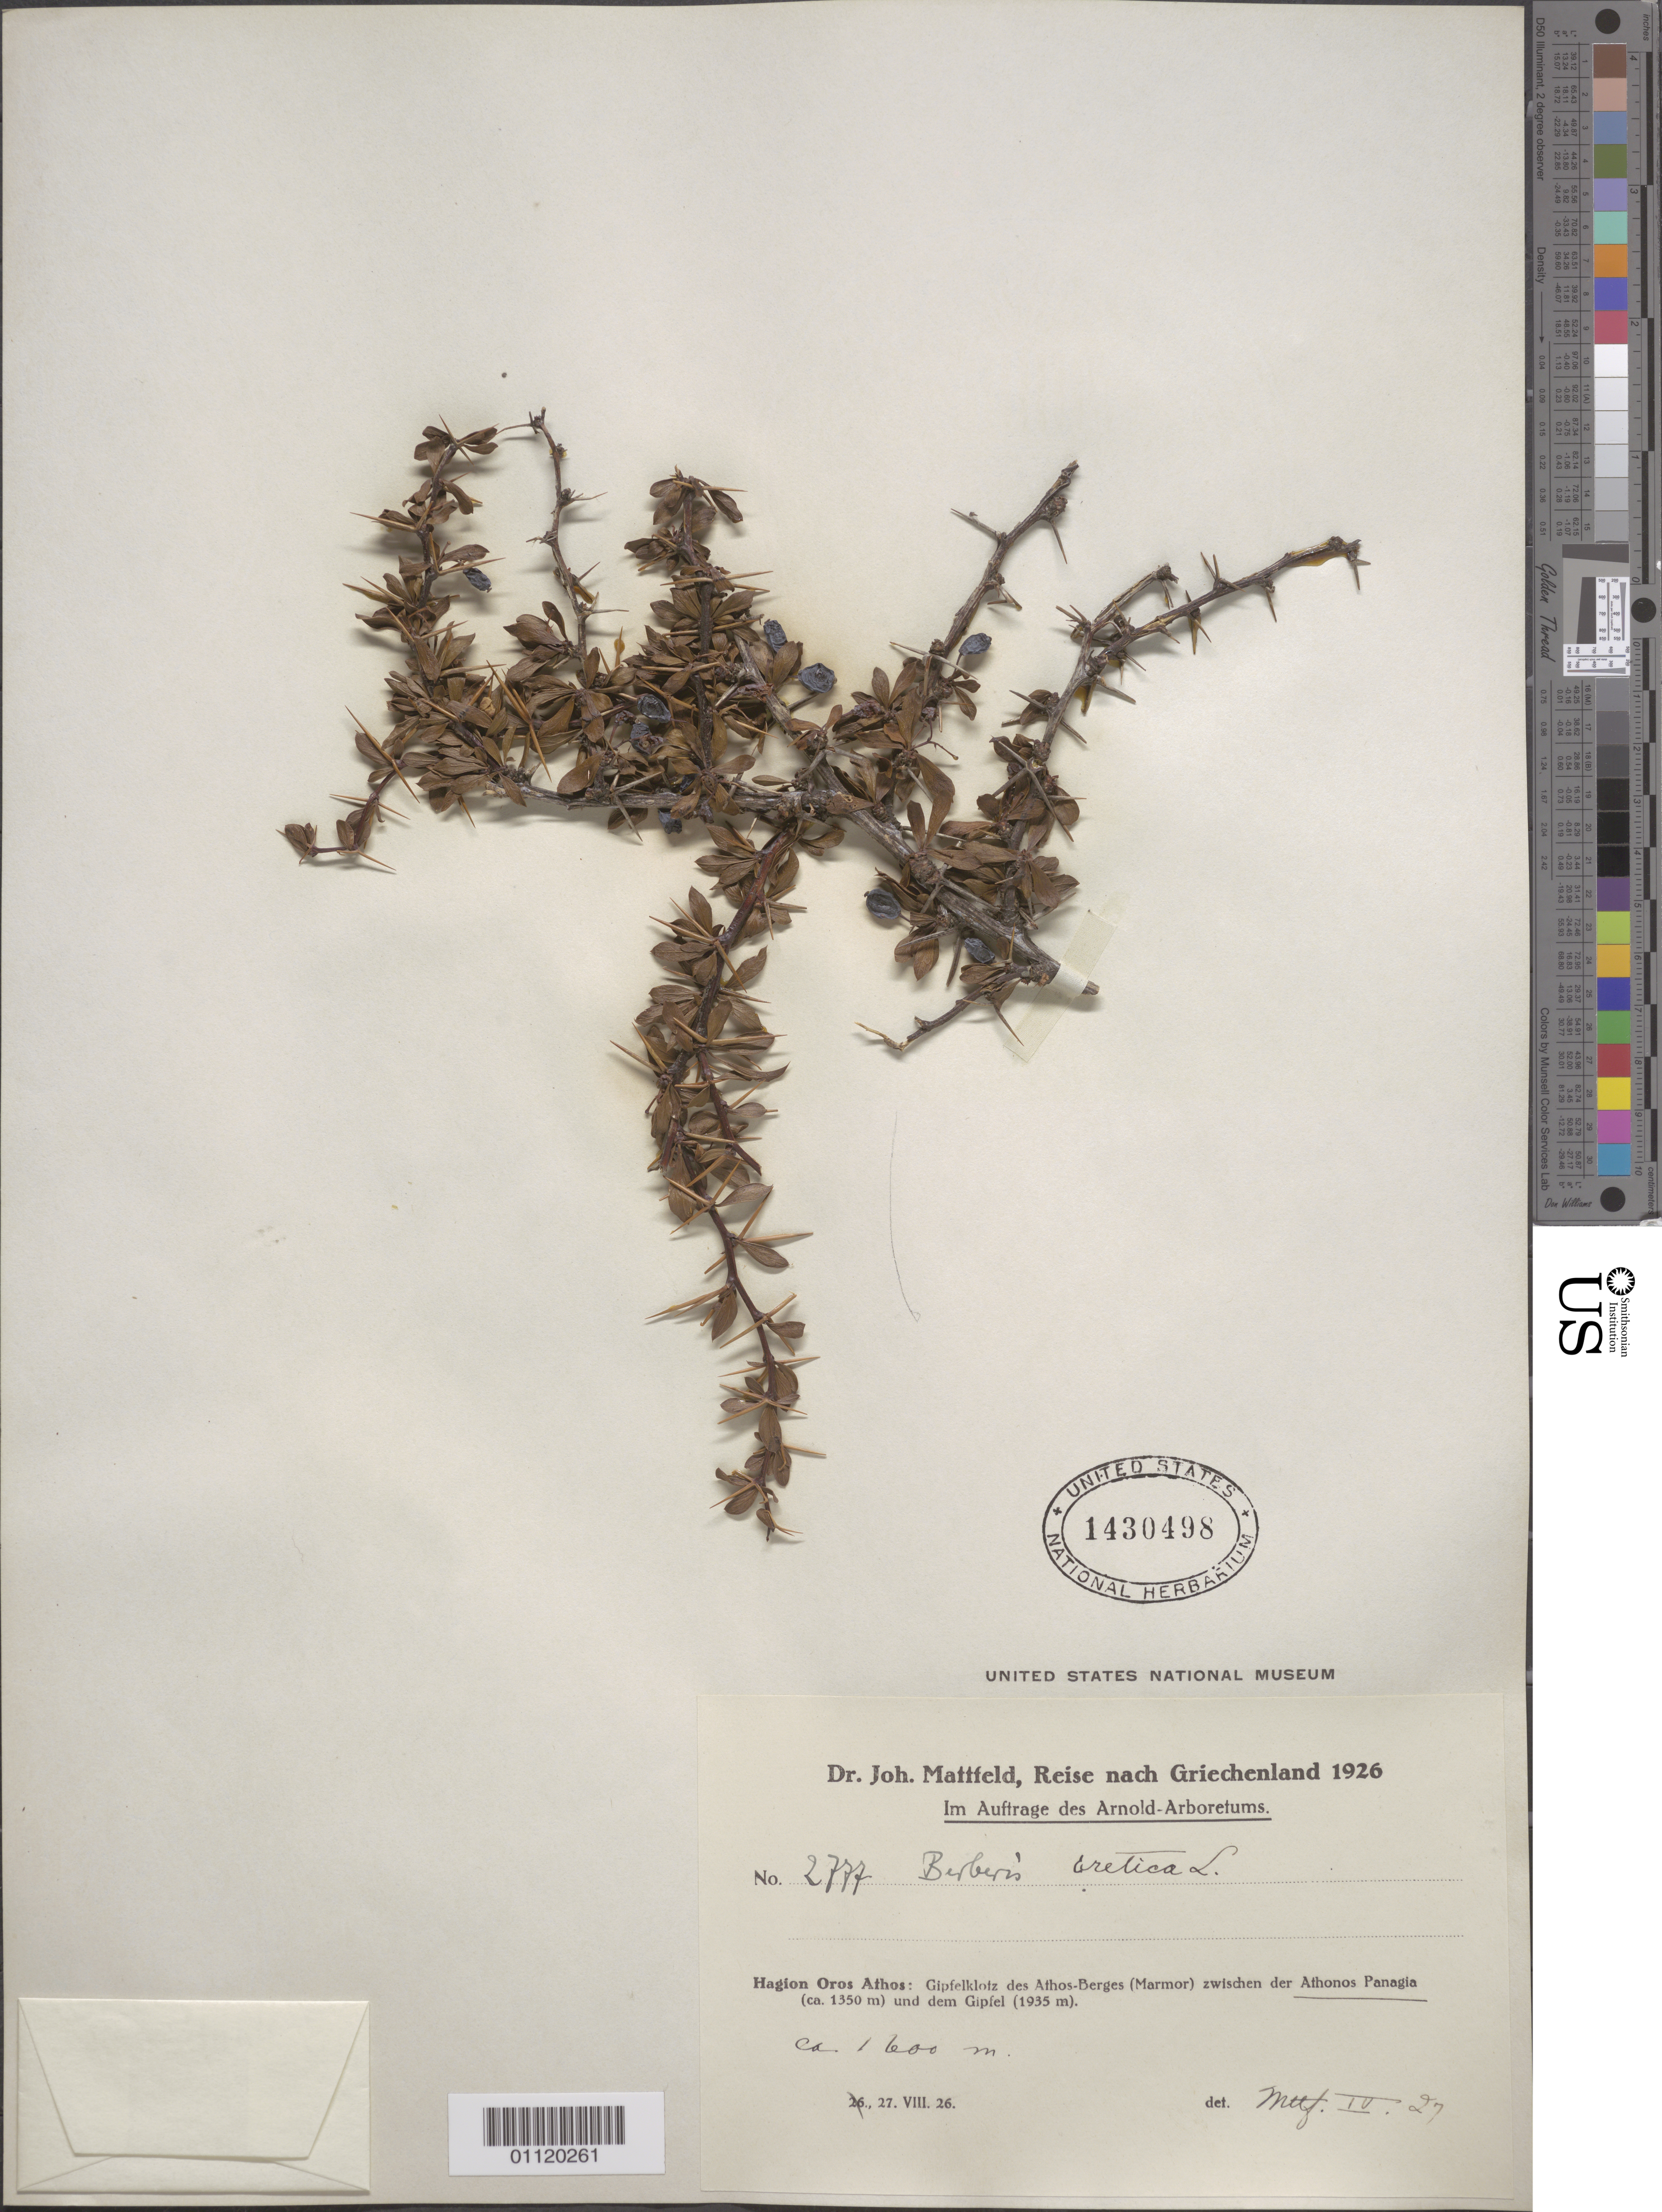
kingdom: Plantae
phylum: Tracheophyta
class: Magnoliopsida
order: Ranunculales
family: Berberidaceae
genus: Berberis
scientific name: Berberis cretica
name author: L.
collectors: J. Mattfeld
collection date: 1926-08-27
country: Greece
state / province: Mount Athoa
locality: Mount Athos: summit block of Mount Athos (marble) between the Athonos Panagia (1350 m) and the summit (1935 m).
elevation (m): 1600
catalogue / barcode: US 1430498